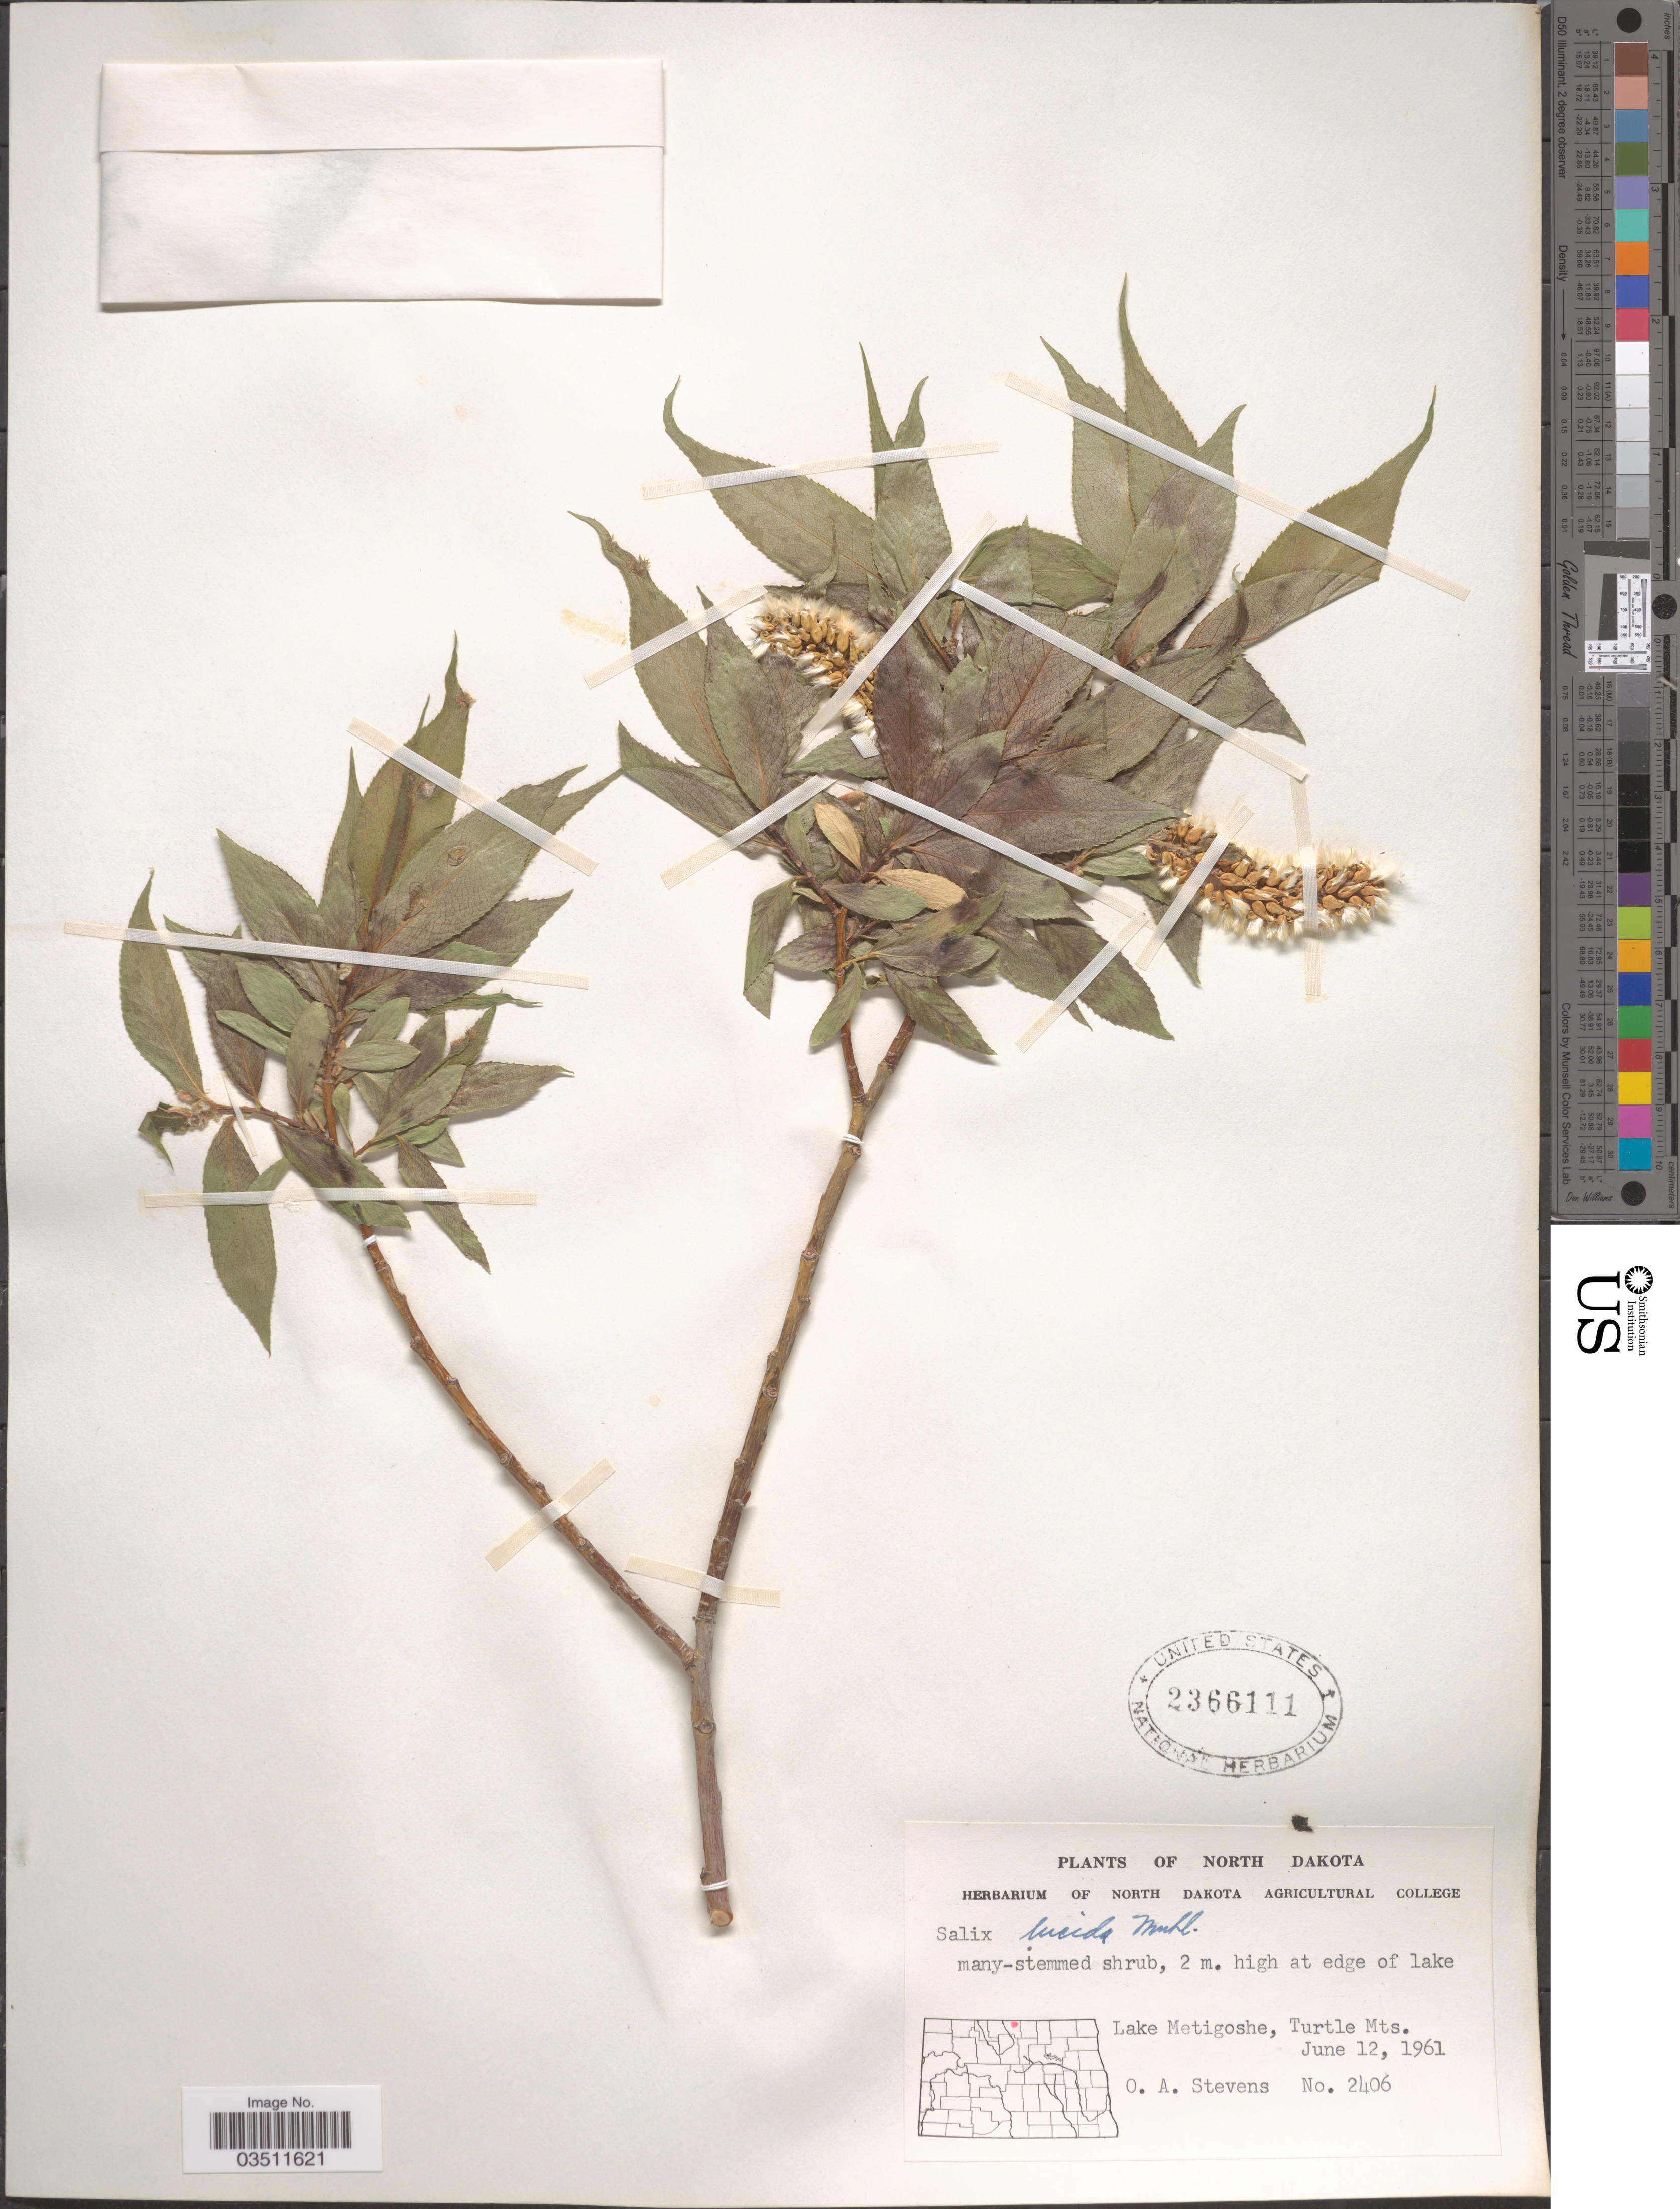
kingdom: Plantae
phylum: Tracheophyta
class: Magnoliopsida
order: Malpighiales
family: Salicaceae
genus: Salix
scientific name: Salix lucida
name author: Muhl.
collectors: O. A. Stevens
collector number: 2406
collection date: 1961-06-12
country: United States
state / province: North Dakota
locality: Edge of lake. Lake Metigoshe, Turtle Mts.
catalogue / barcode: US 2366111